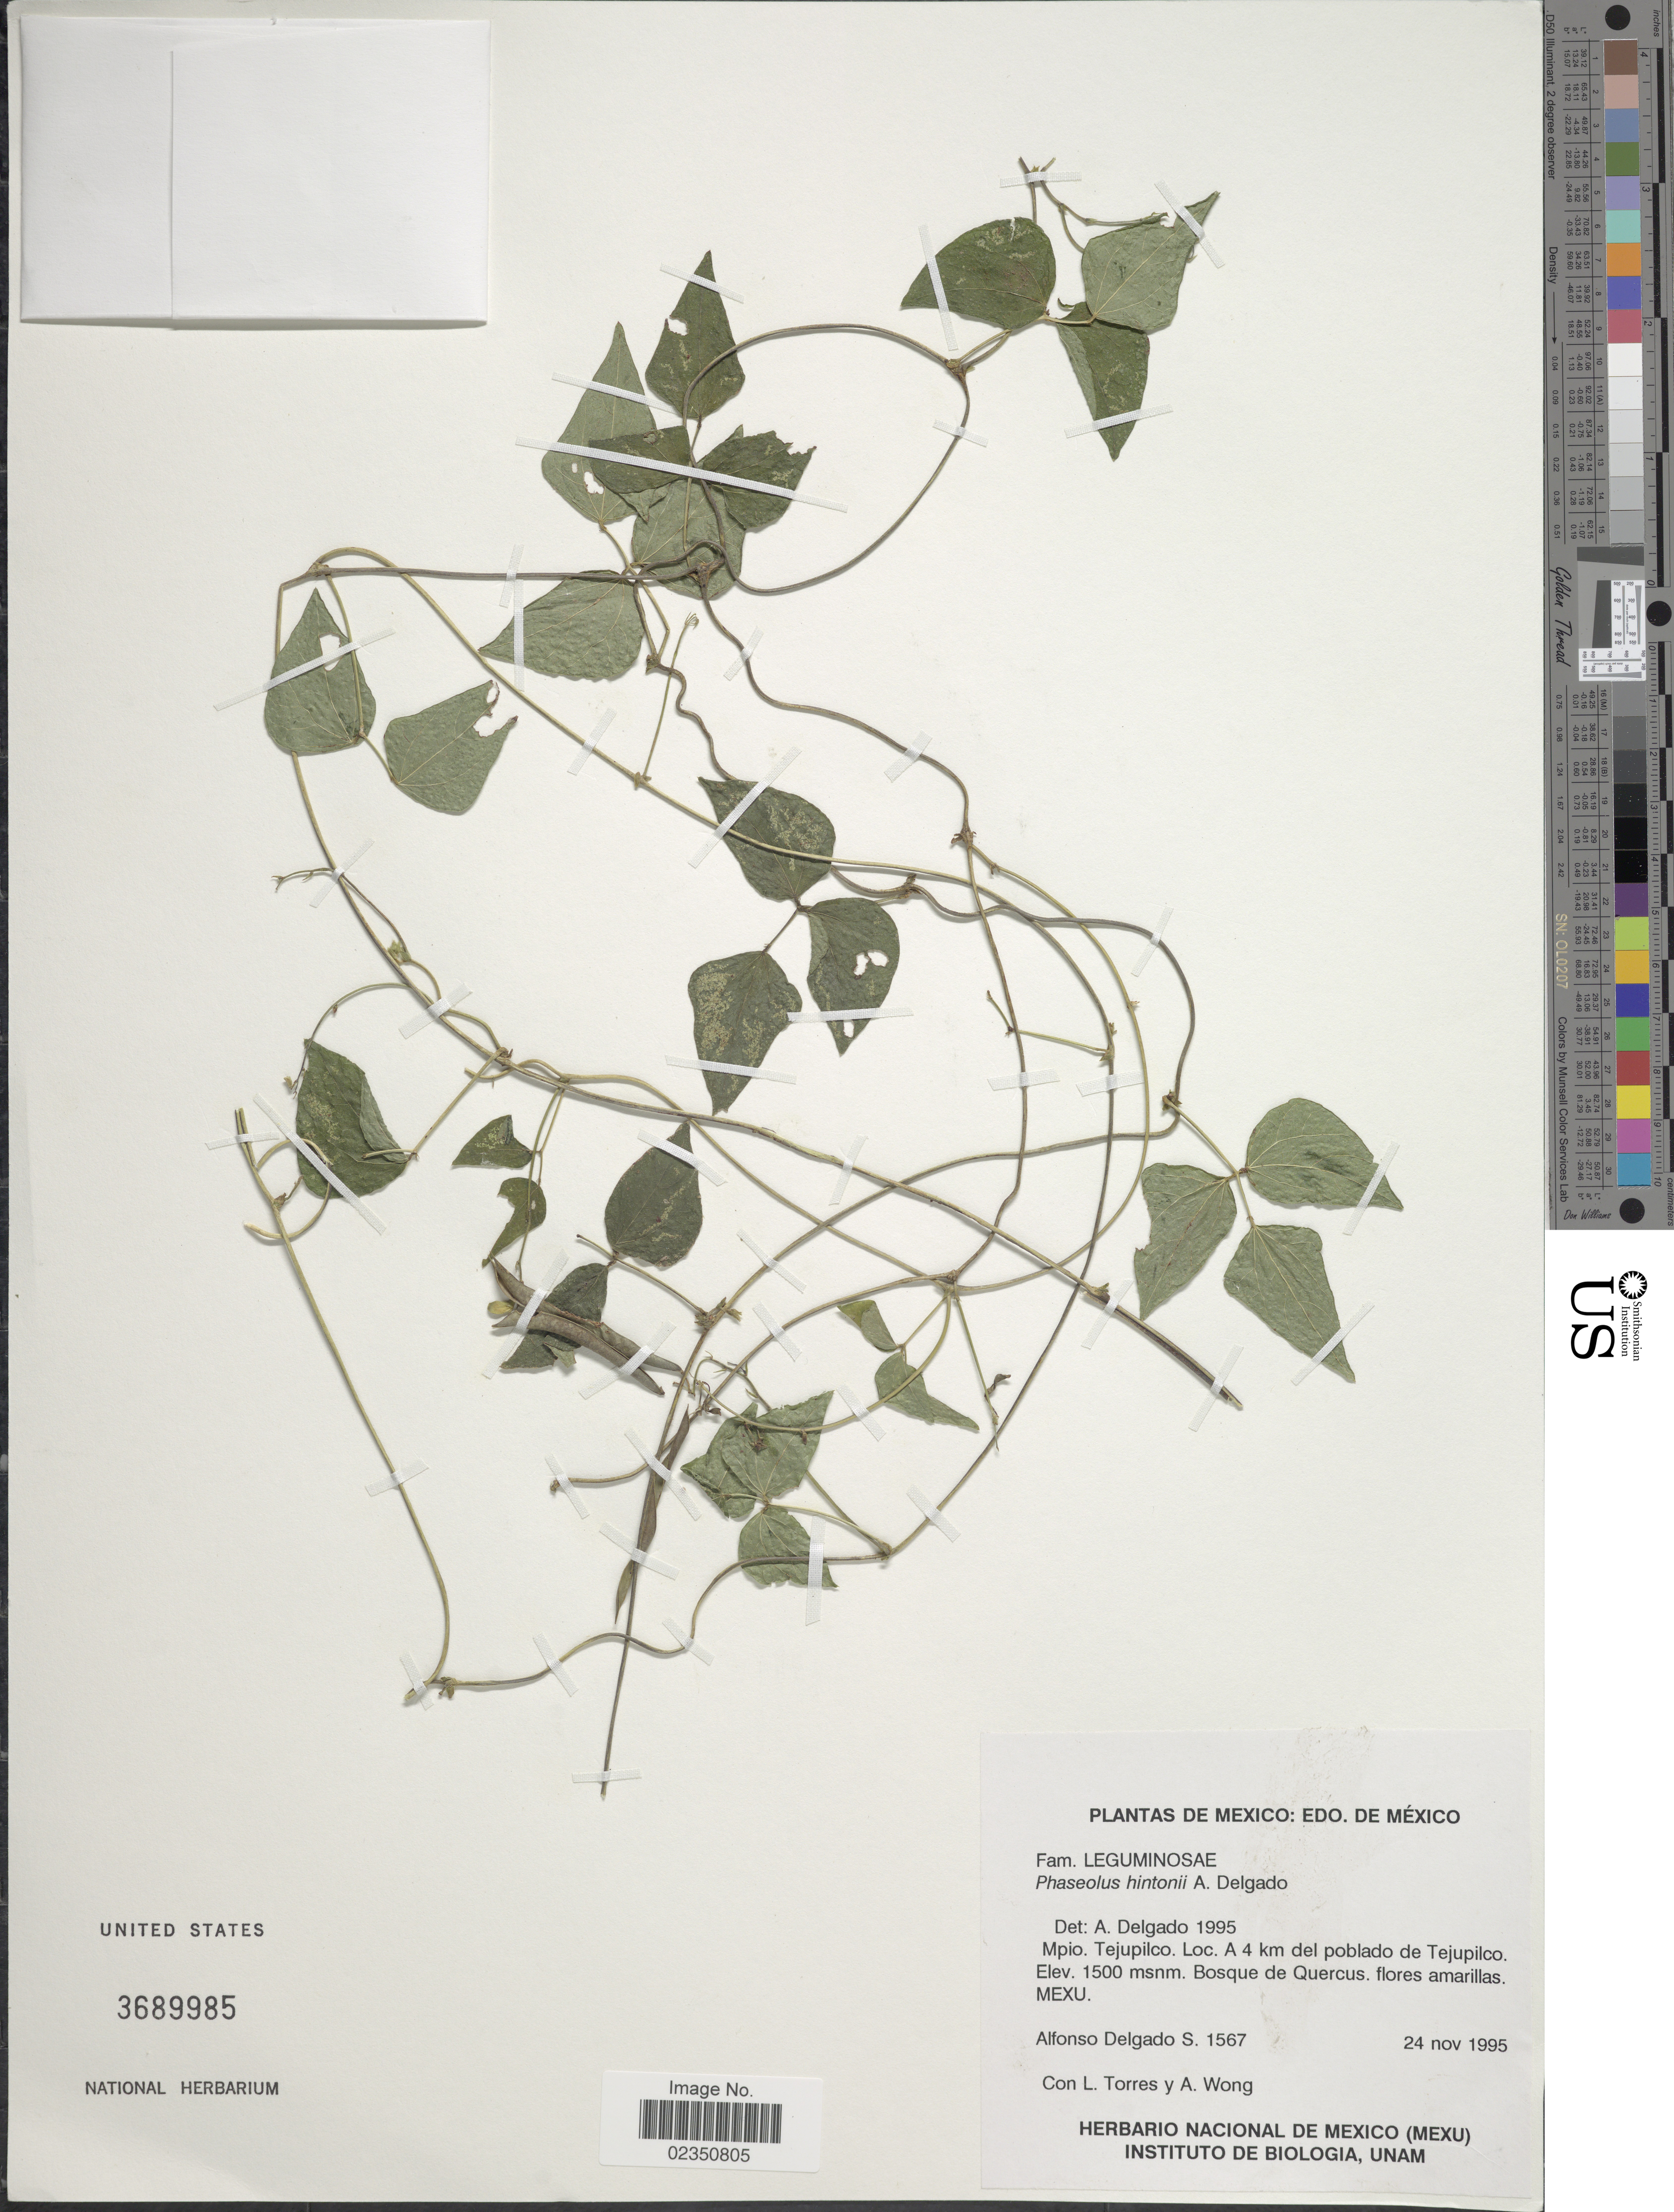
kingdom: Plantae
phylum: Tracheophyta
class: Magnoliopsida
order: Fabales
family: Fabaceae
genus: Phaseolus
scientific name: Phaseolus hintonii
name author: Delgado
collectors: A. Delgado S., L. Torres & A. Wong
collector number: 1567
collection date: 1995-11-24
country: Mexico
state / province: México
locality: Mpio. Tejupilco, a 4 km del poblado de Tejupilco, bosque de Quercus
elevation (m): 1500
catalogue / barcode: US 3689985